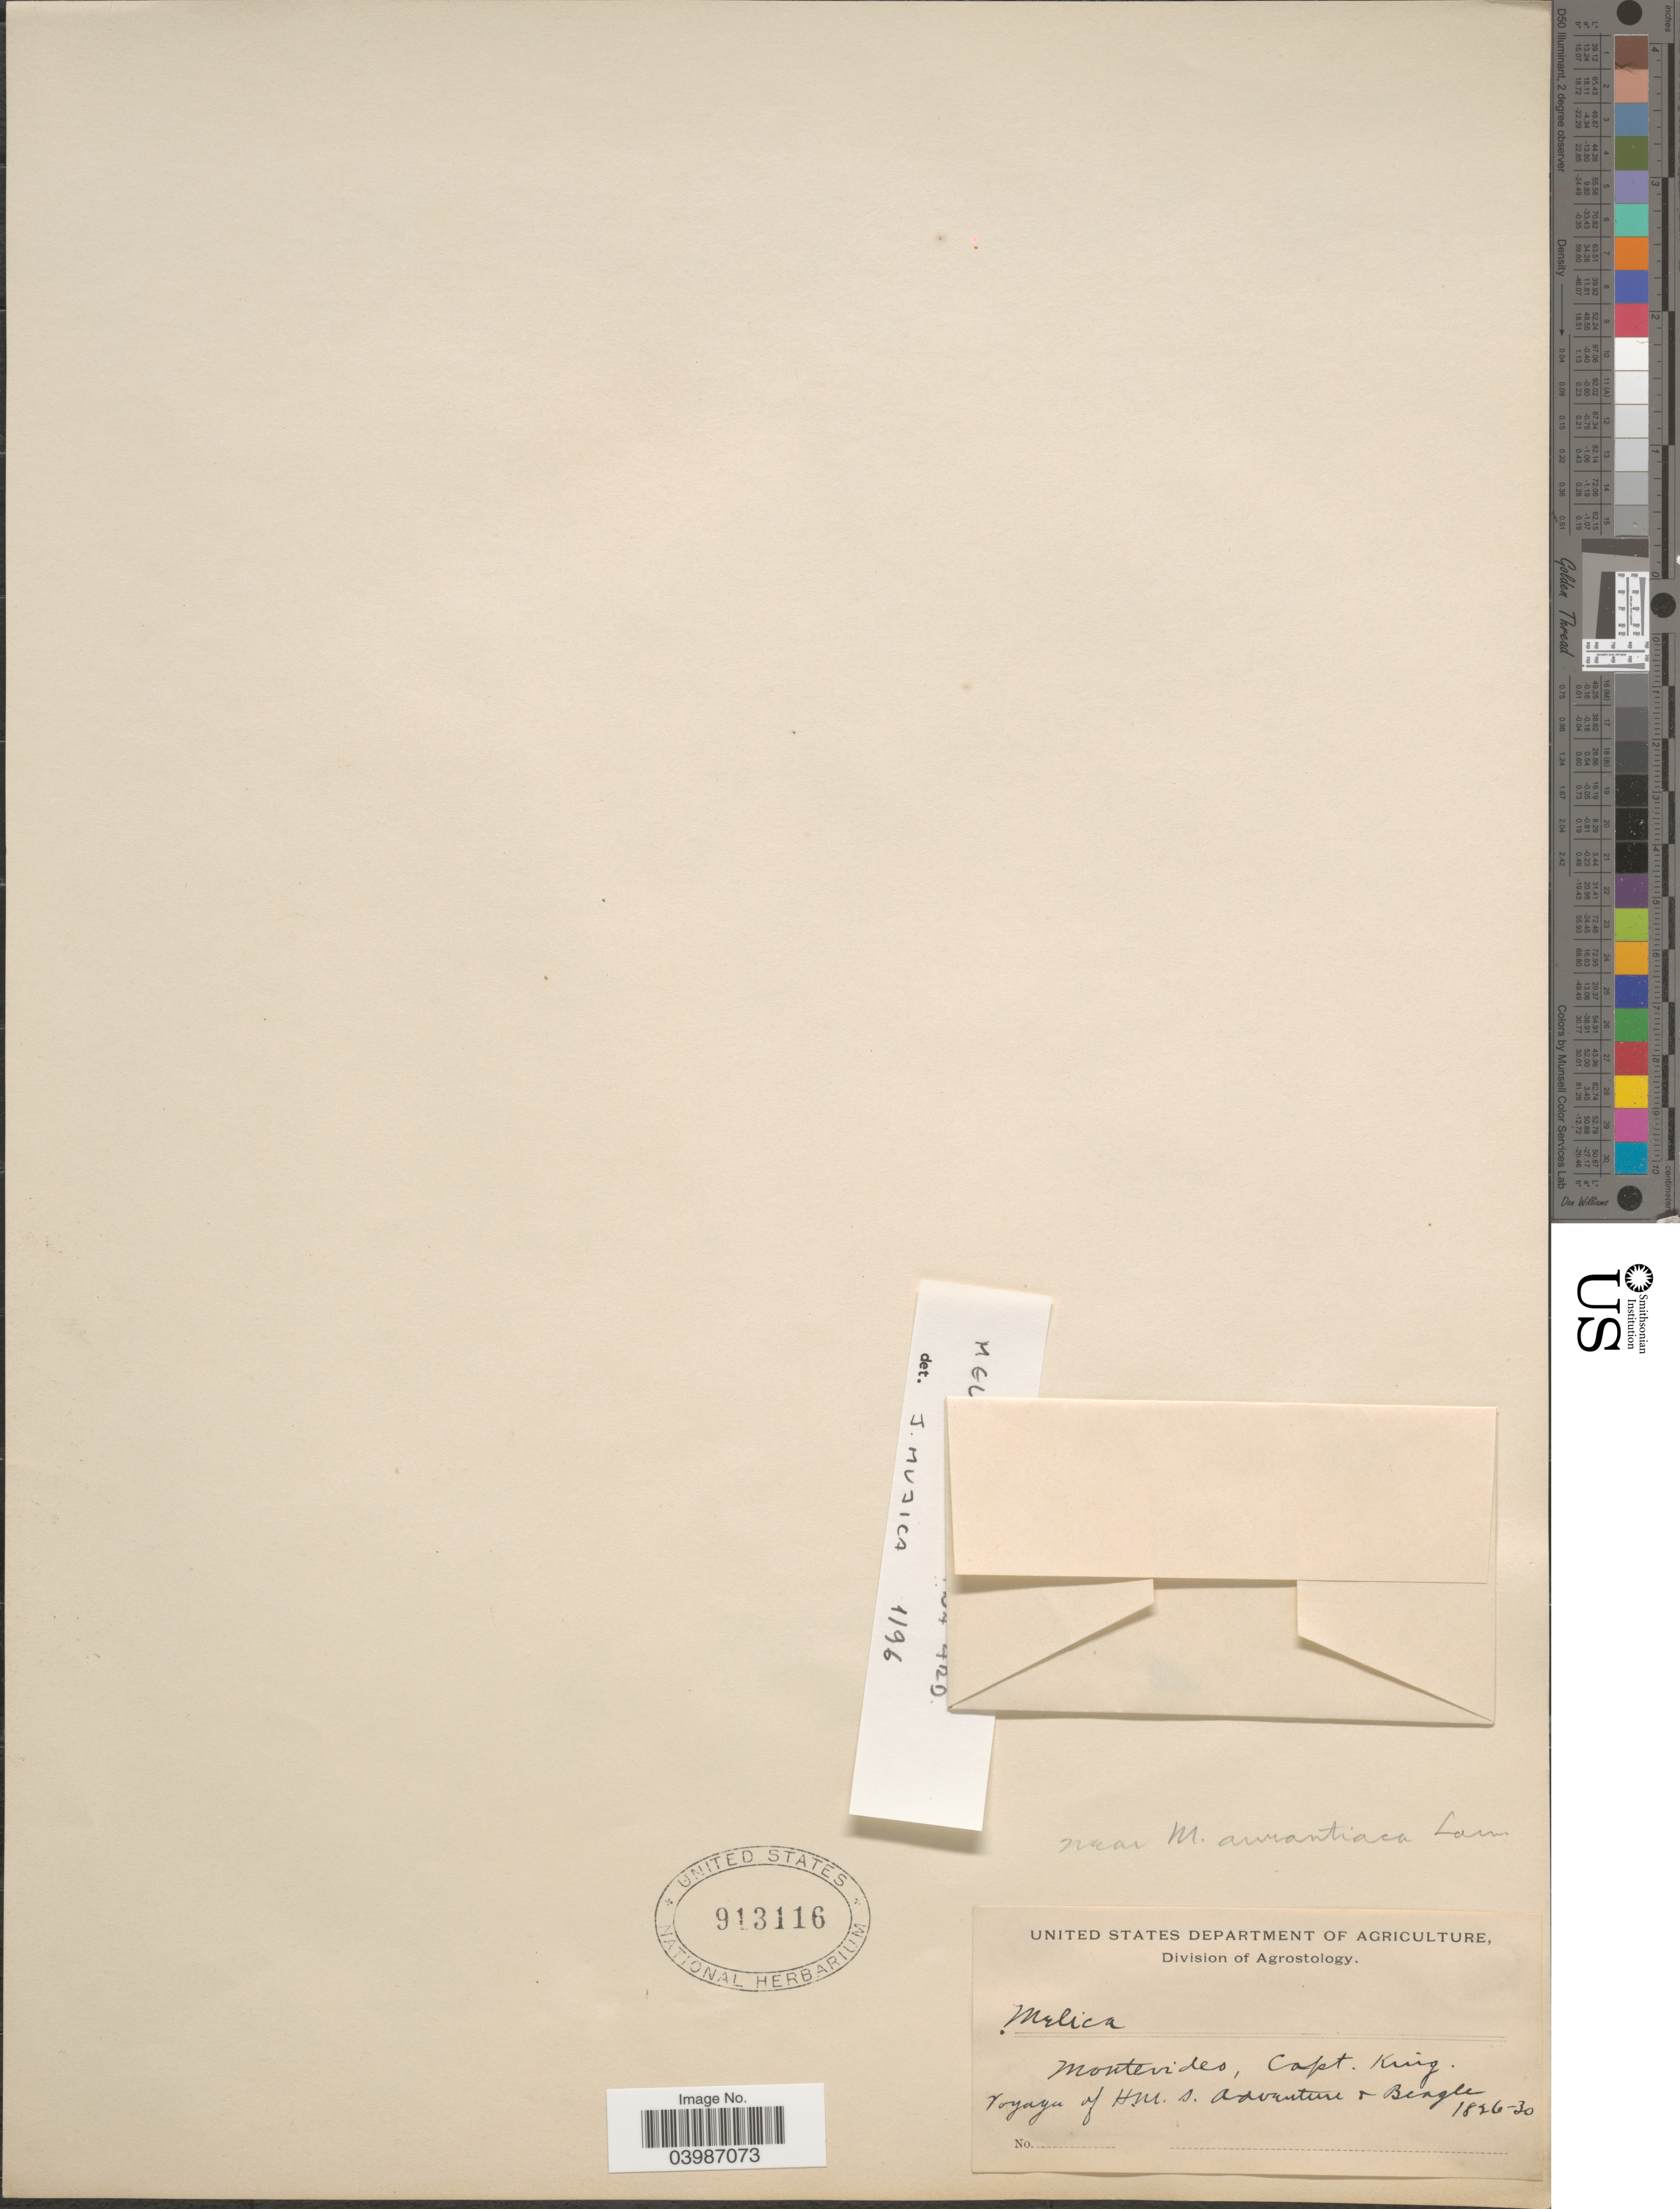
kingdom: Plantae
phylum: Tracheophyta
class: Liliopsida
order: Poales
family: Poaceae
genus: Melica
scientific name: Melica brasiliana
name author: Ard.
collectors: Capt. King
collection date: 1826/1830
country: Uruguay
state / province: Montevideo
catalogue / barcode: US 913116